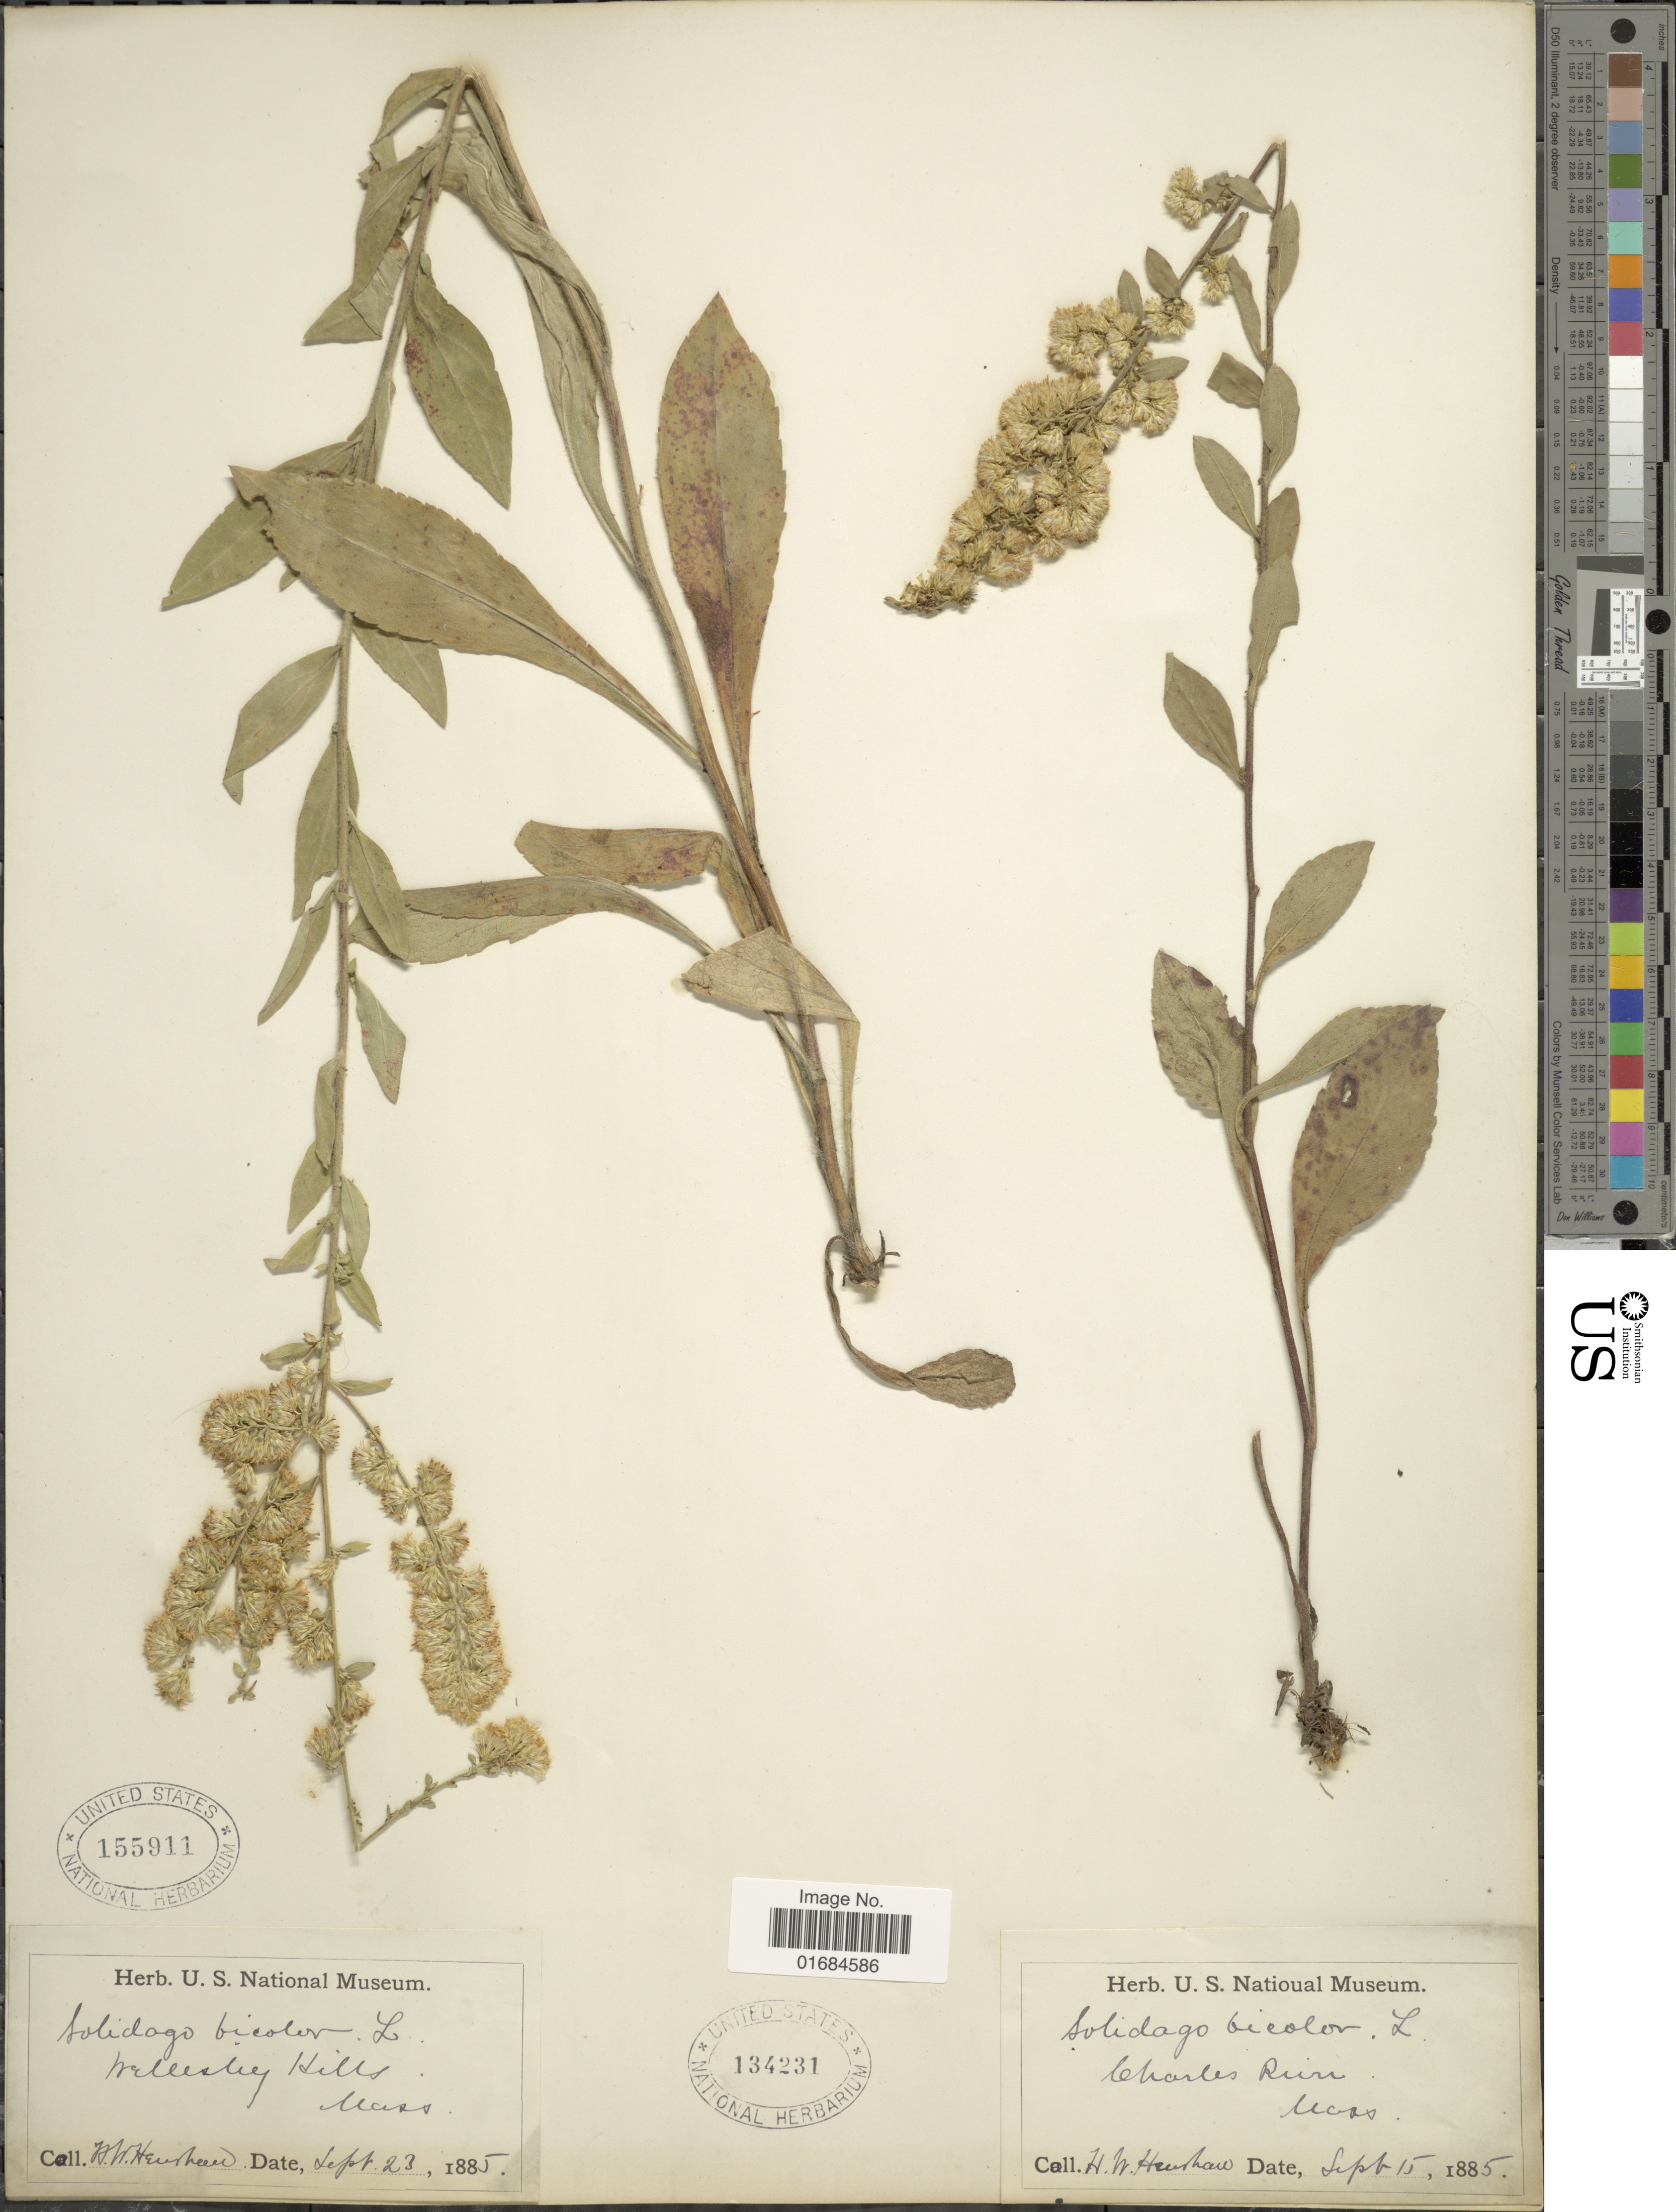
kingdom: Plantae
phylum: Tracheophyta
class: Magnoliopsida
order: Asterales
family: Asteraceae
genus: Solidago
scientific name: Solidago bicolor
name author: L.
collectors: H. Henshaw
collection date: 1885-09-15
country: United States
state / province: Massachusetts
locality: Charles River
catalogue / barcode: US 134231